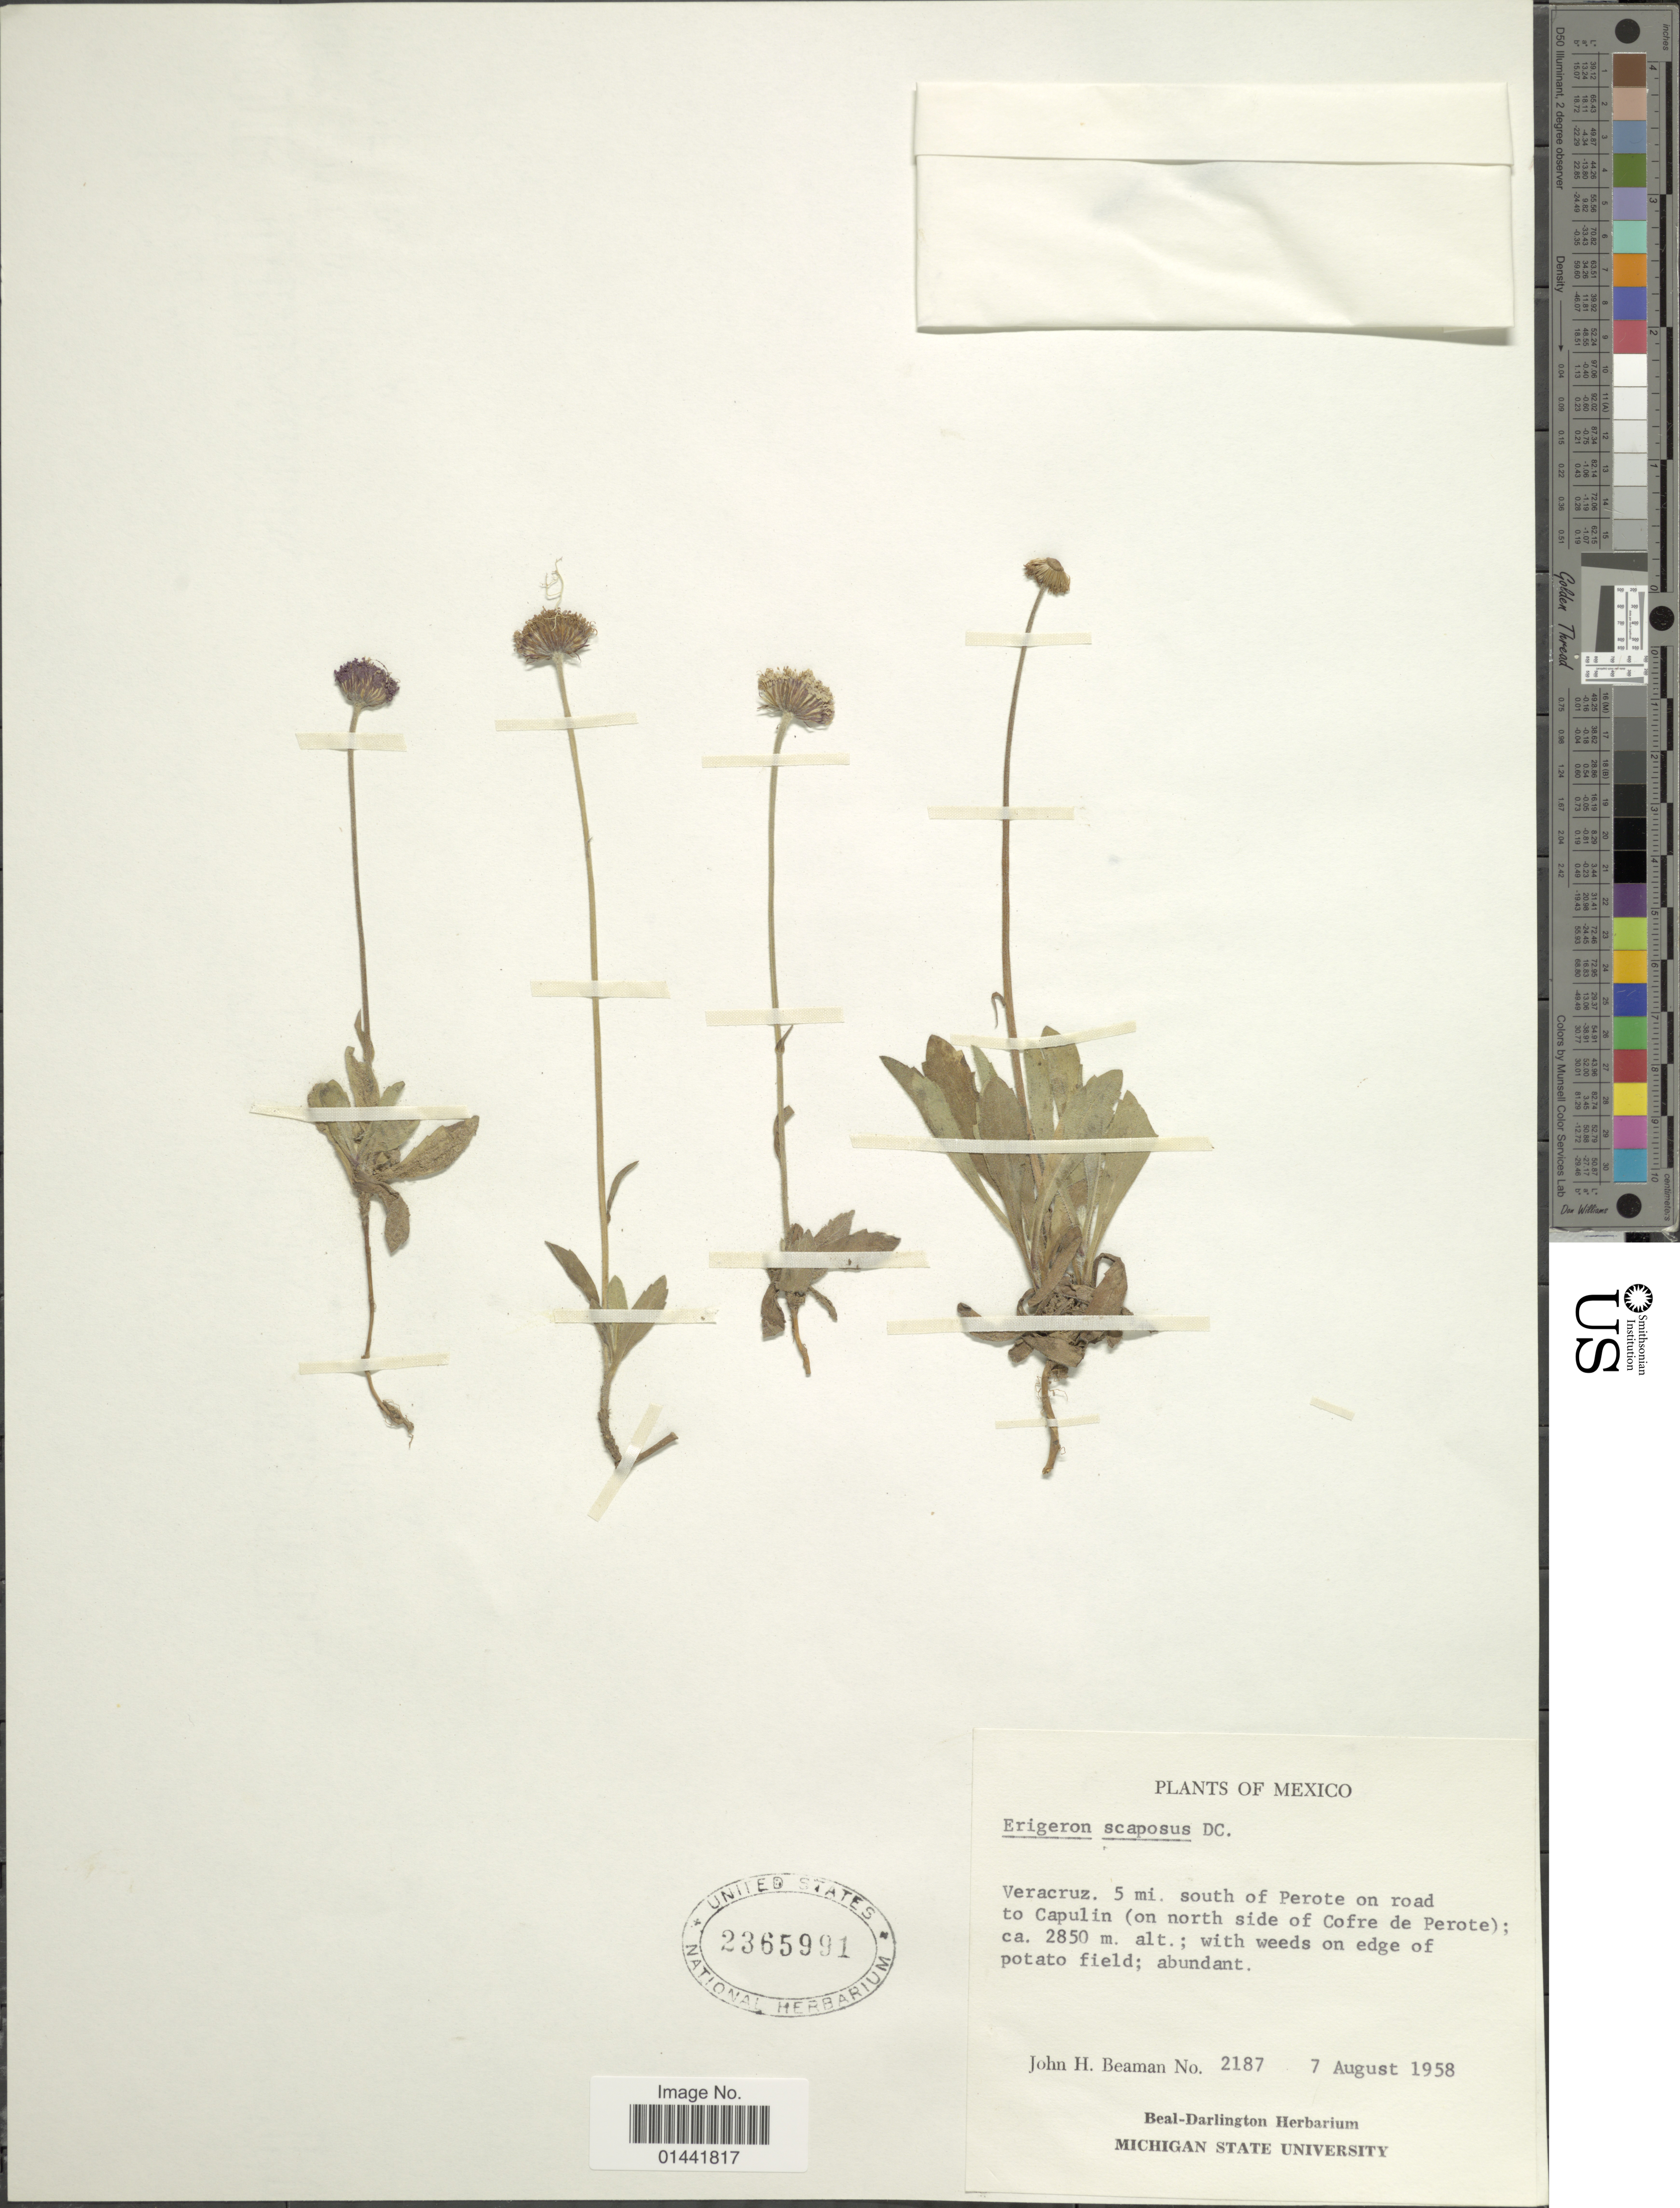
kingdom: Plantae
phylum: Tracheophyta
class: Magnoliopsida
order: Asterales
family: Asteraceae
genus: Erigeron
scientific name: Erigeron scaposus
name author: DC.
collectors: J. H. Beaman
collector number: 2187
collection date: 1958-08-07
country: Mexico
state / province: Veracruz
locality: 5 mi. south of Perote on road to Capulin (on north side of Cofer de Perote); with weeds on edge of potato field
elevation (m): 869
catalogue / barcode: US 2365991